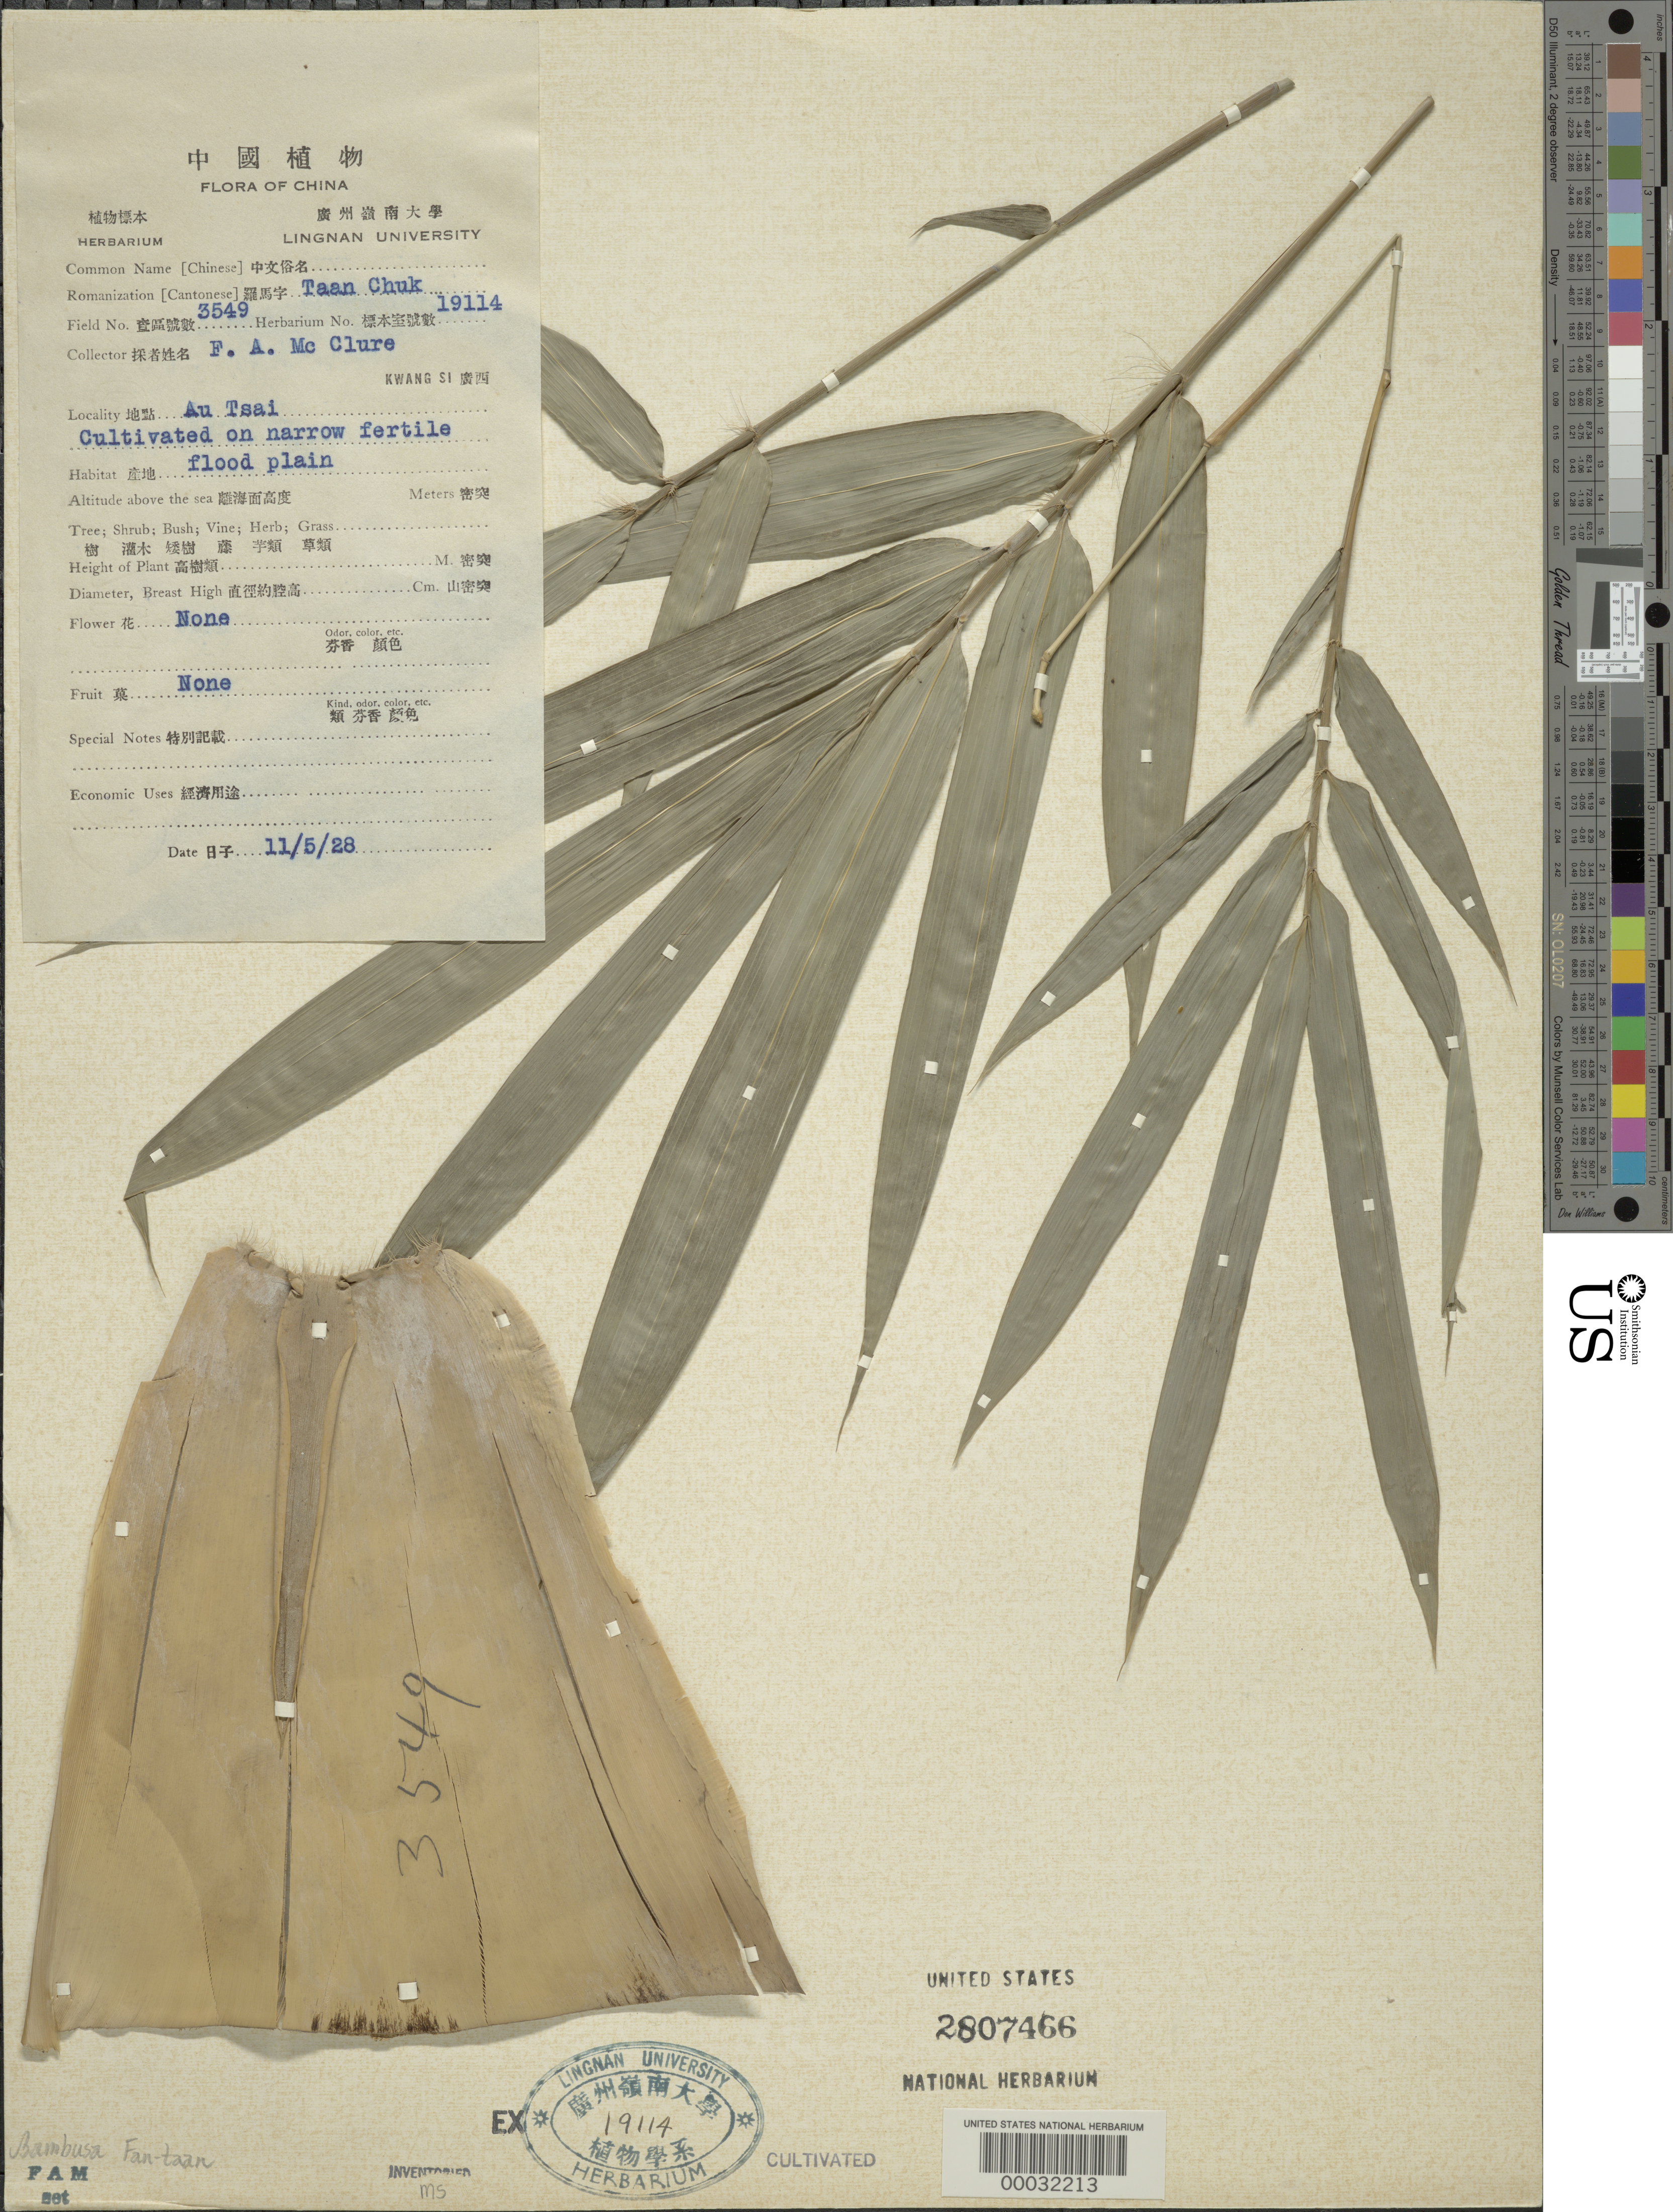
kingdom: Plantae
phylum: Tracheophyta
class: Liliopsida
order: Poales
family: Poaceae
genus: Bambusa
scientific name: Bambusa fan-taan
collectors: F. A. McClure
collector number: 3549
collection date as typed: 05 Nov 1928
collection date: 1928-11-05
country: China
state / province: Jiangxi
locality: Au tsai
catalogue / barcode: US 2807466